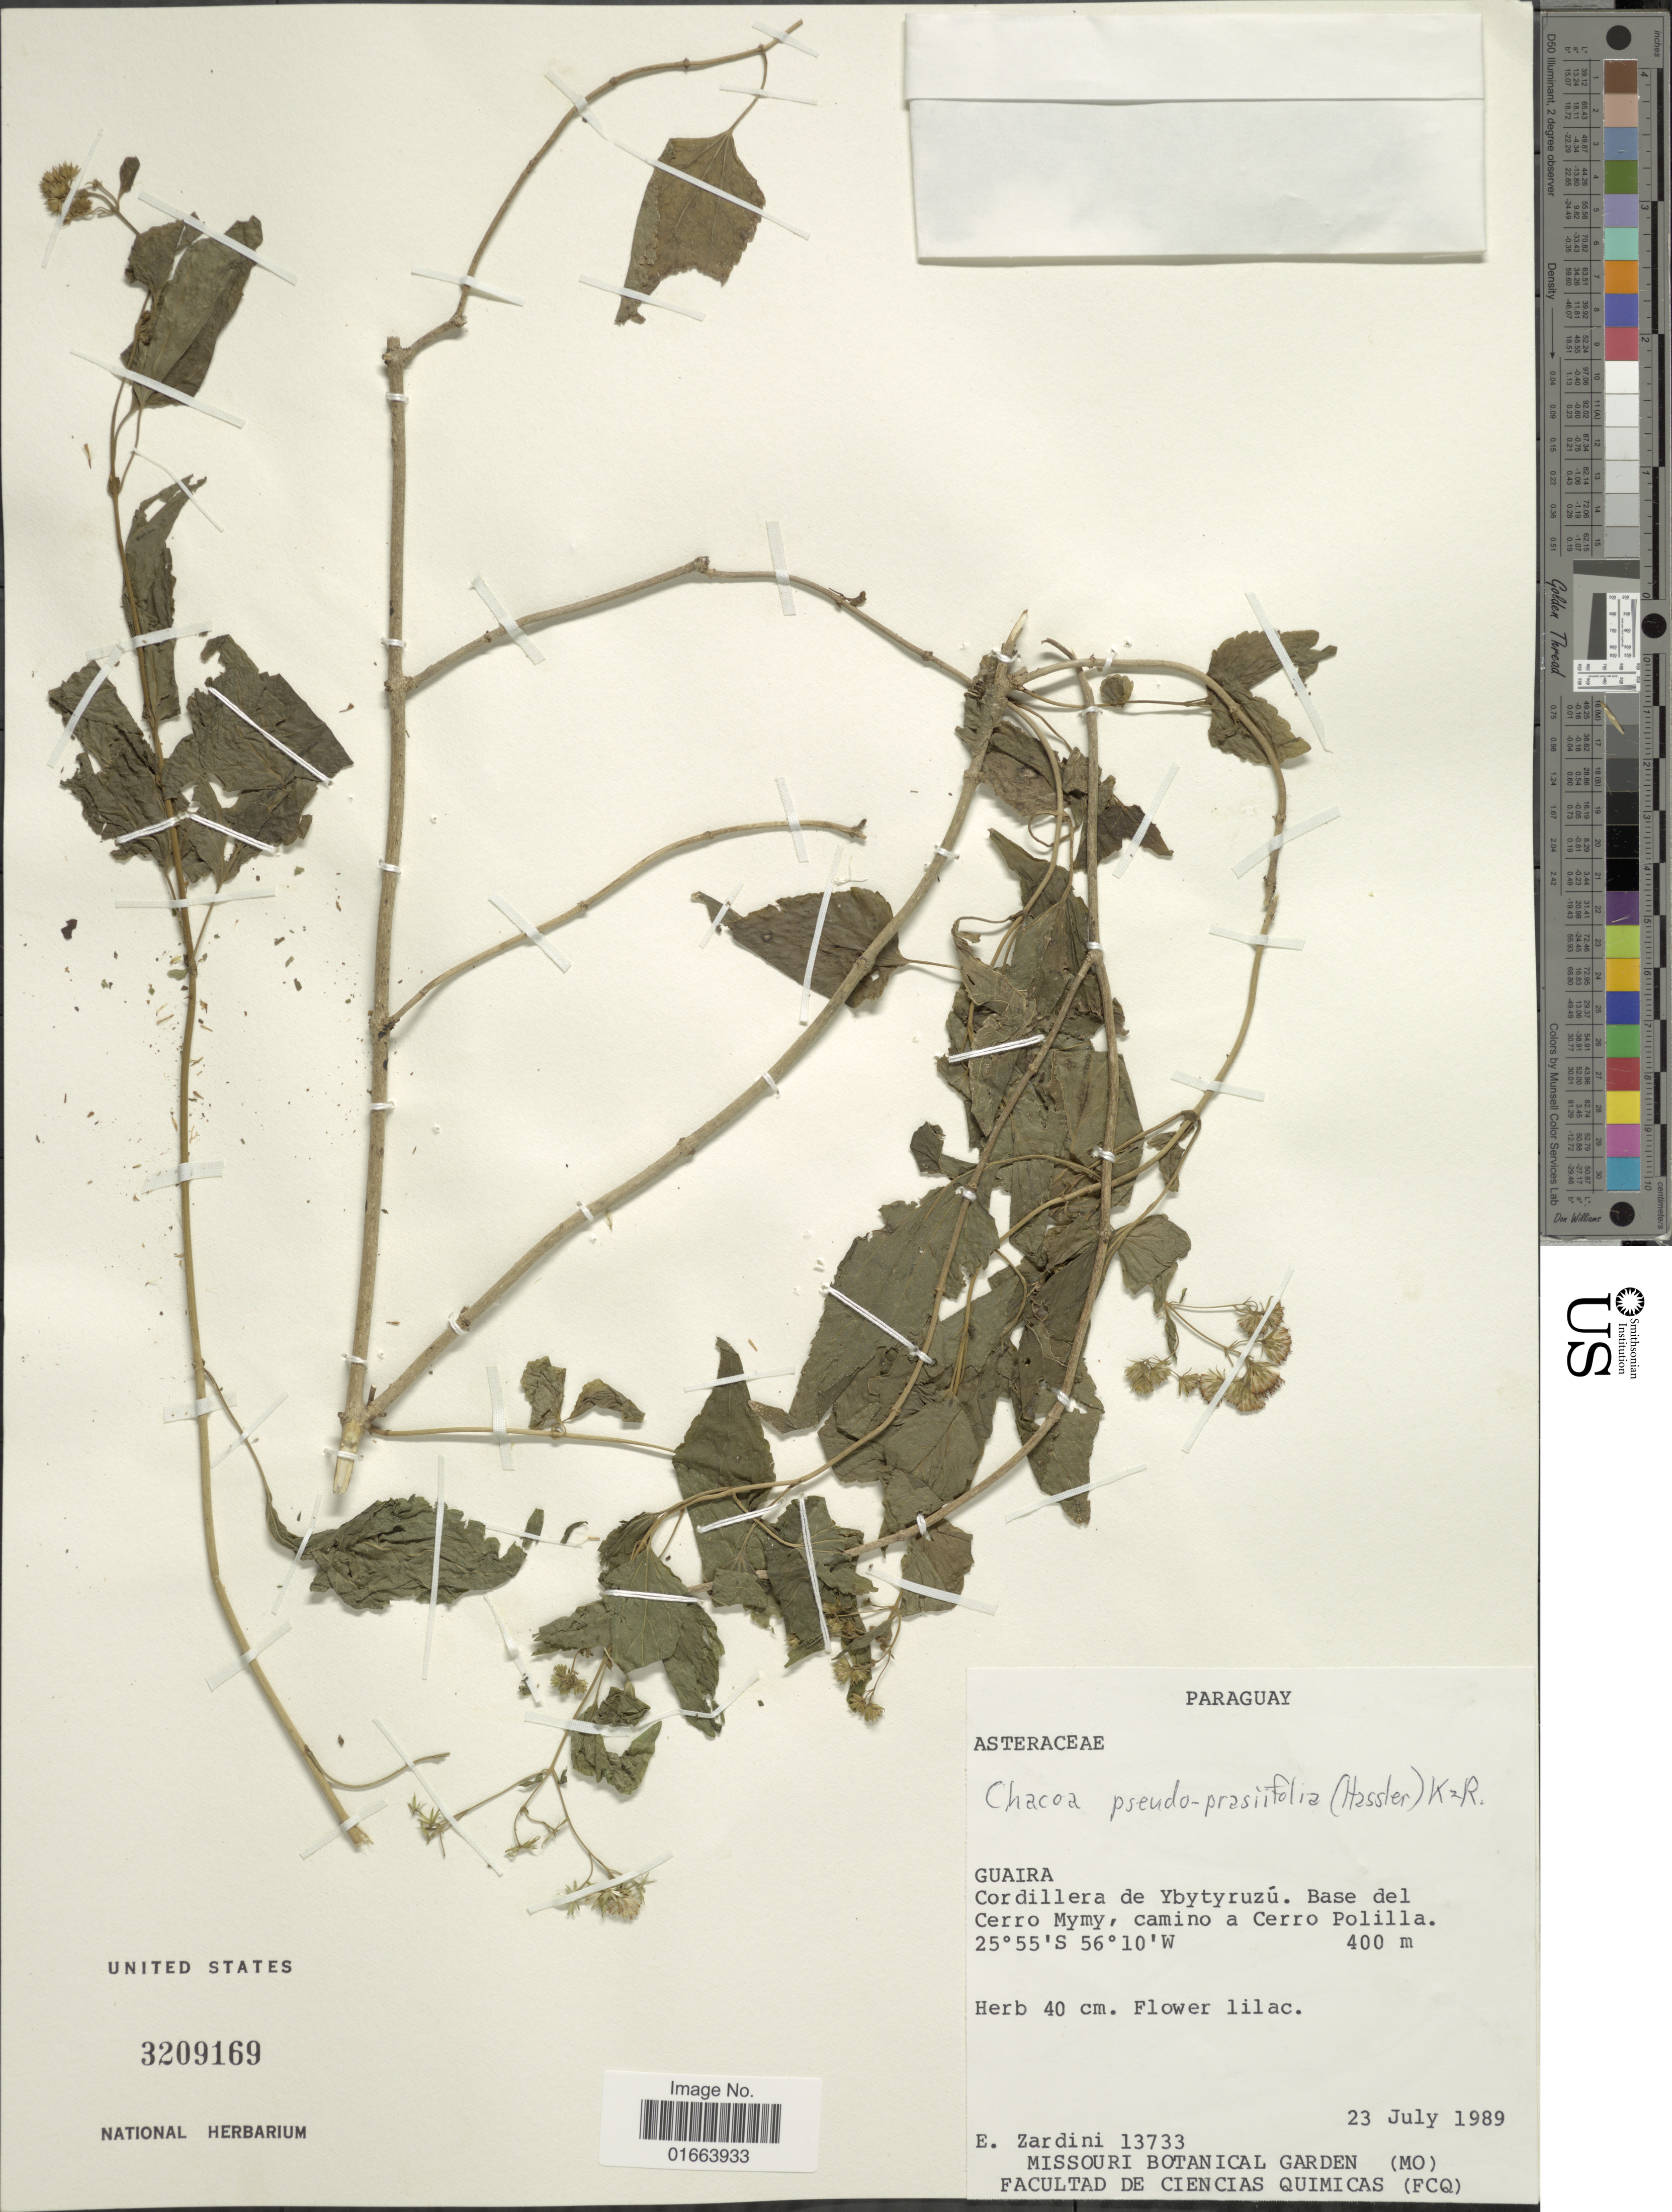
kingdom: Plantae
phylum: Tracheophyta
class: Magnoliopsida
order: Asterales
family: Asteraceae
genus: Chacoa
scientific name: Chacoa pseudoprasiifolia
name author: (Hassl.) R.M. King & H. Rob.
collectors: E. M. Zardini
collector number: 13733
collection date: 1989-07-23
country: Paraguay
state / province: Guaira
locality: Cordillera de Ybytyruzú. Base del Cerro Mymy, camino a Cerro Polilla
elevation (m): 400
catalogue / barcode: US 3209169